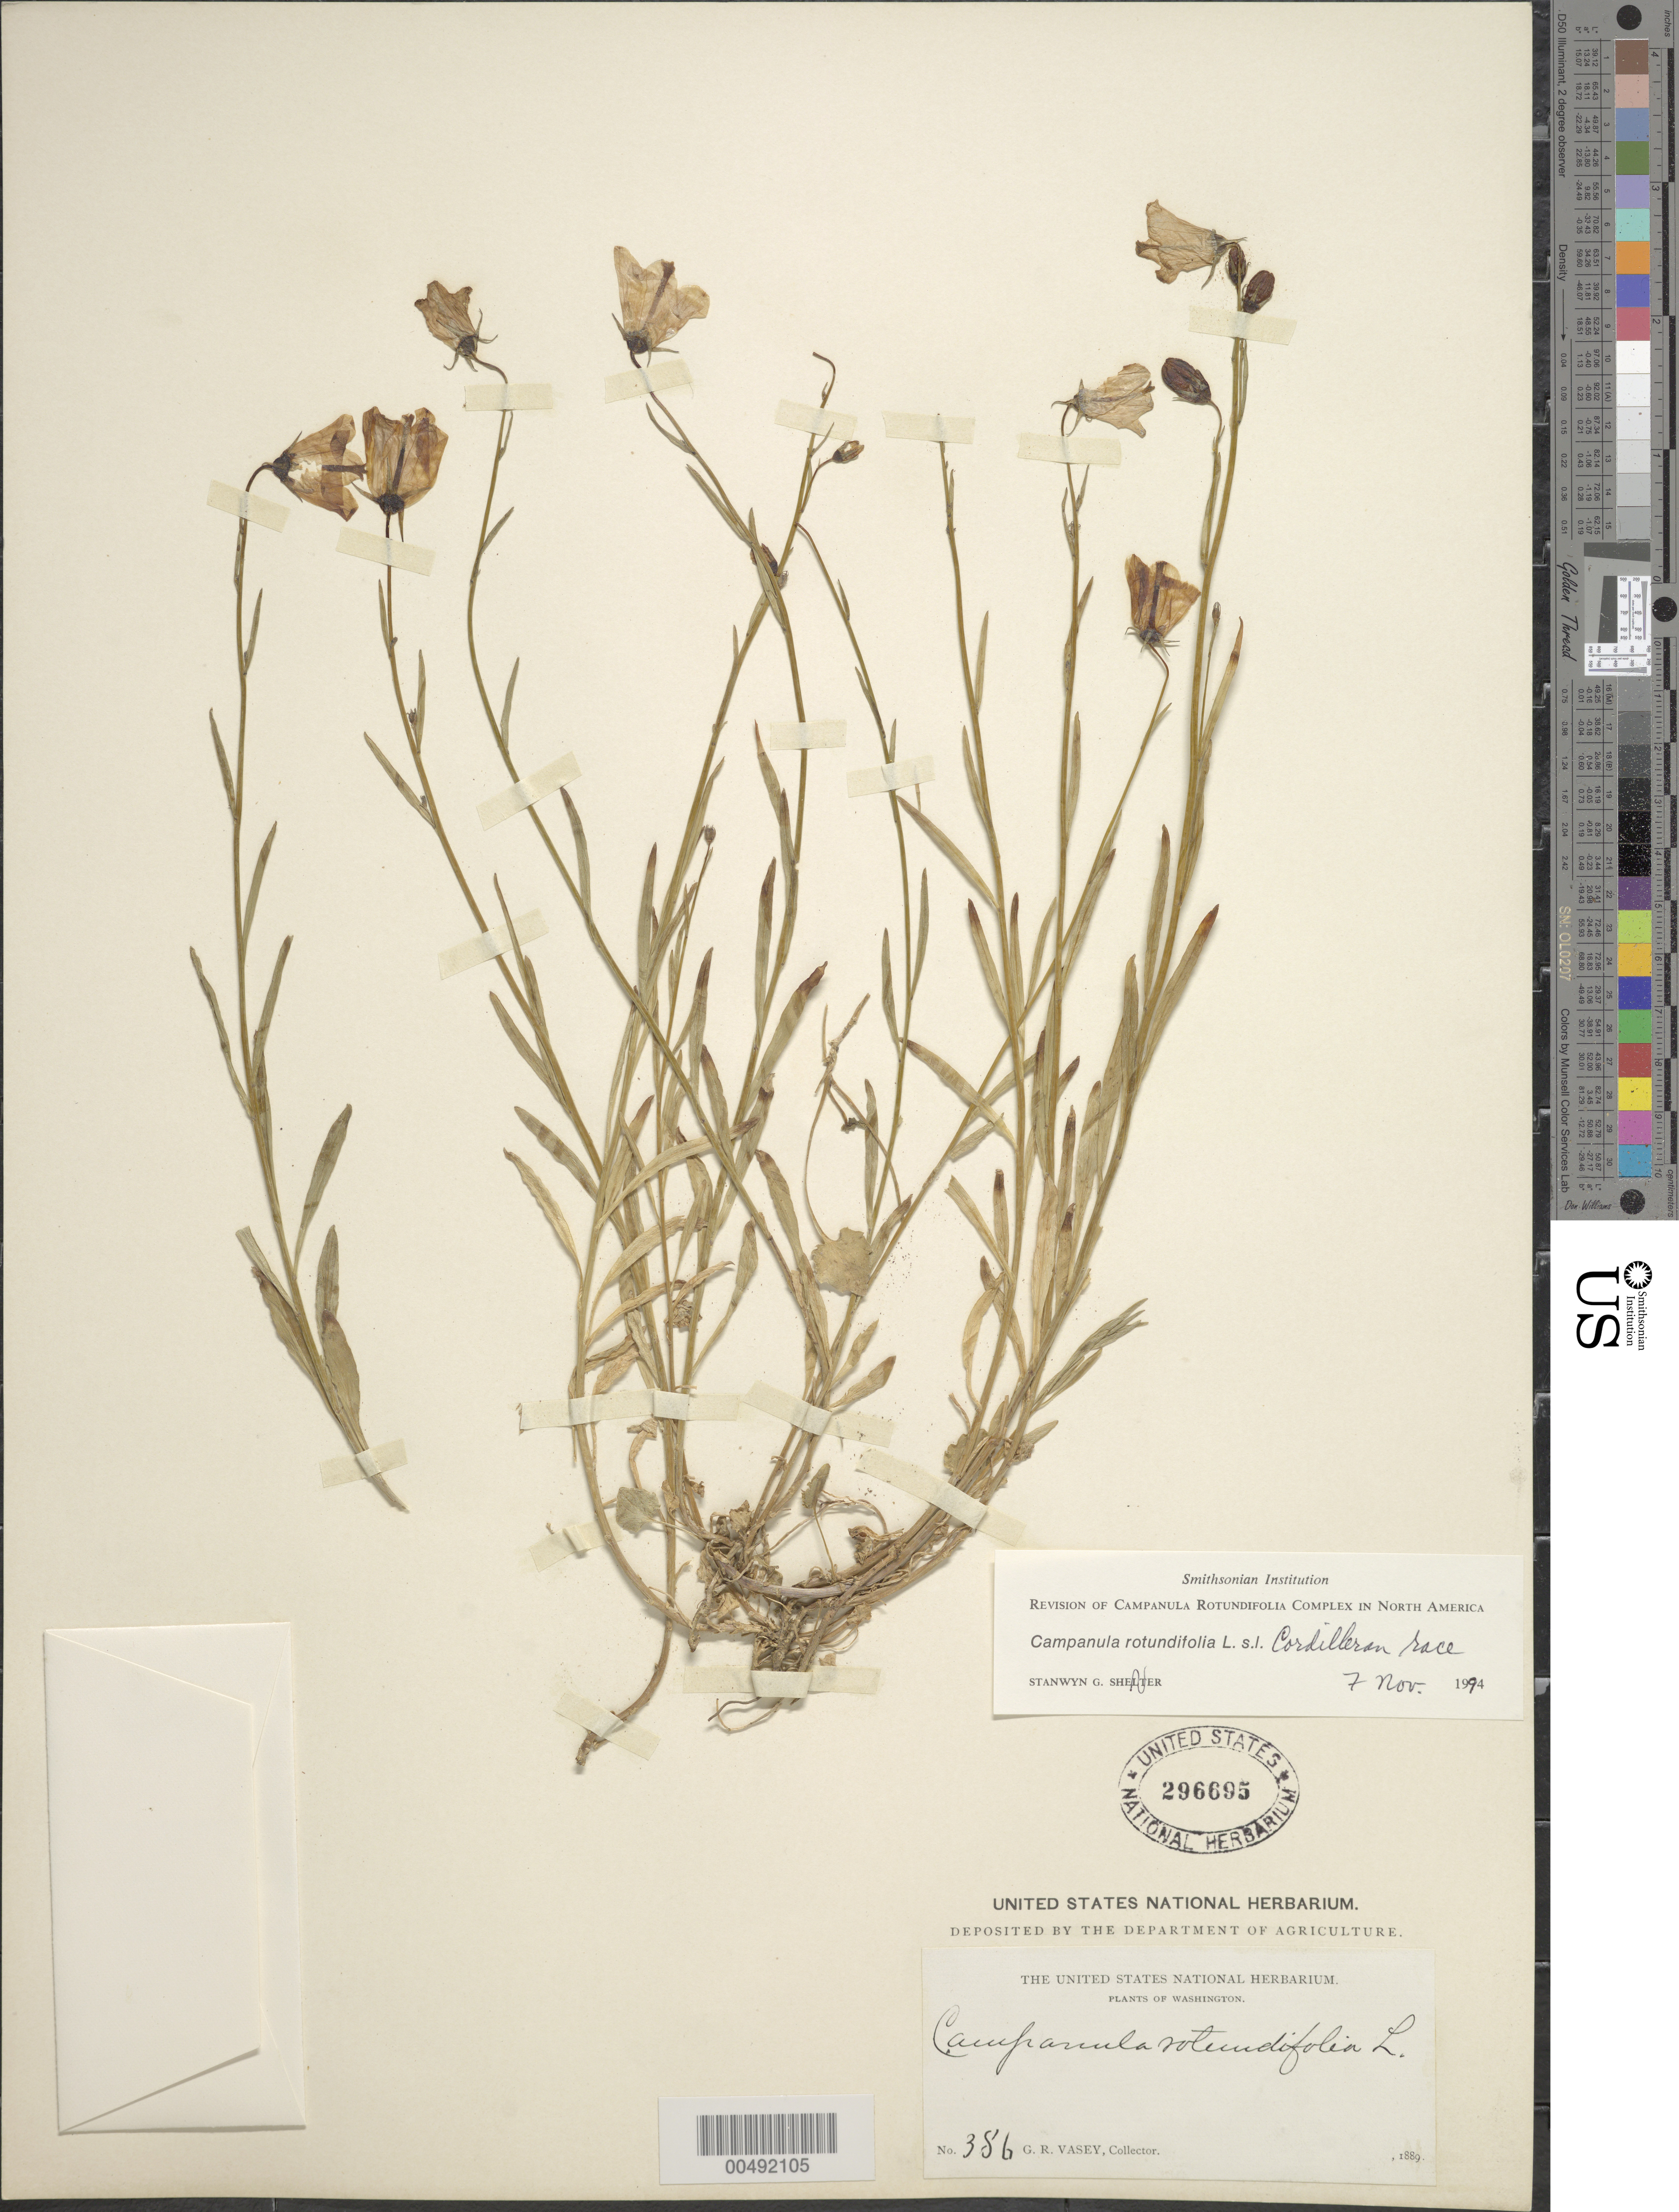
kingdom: Plantae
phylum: Tracheophyta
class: Magnoliopsida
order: Asterales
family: Campanulaceae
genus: Campanula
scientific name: Campanula rotundifolia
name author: L.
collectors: G. R. Vasey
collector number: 386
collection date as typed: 1889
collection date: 1889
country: United States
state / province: Washington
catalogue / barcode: US 296695